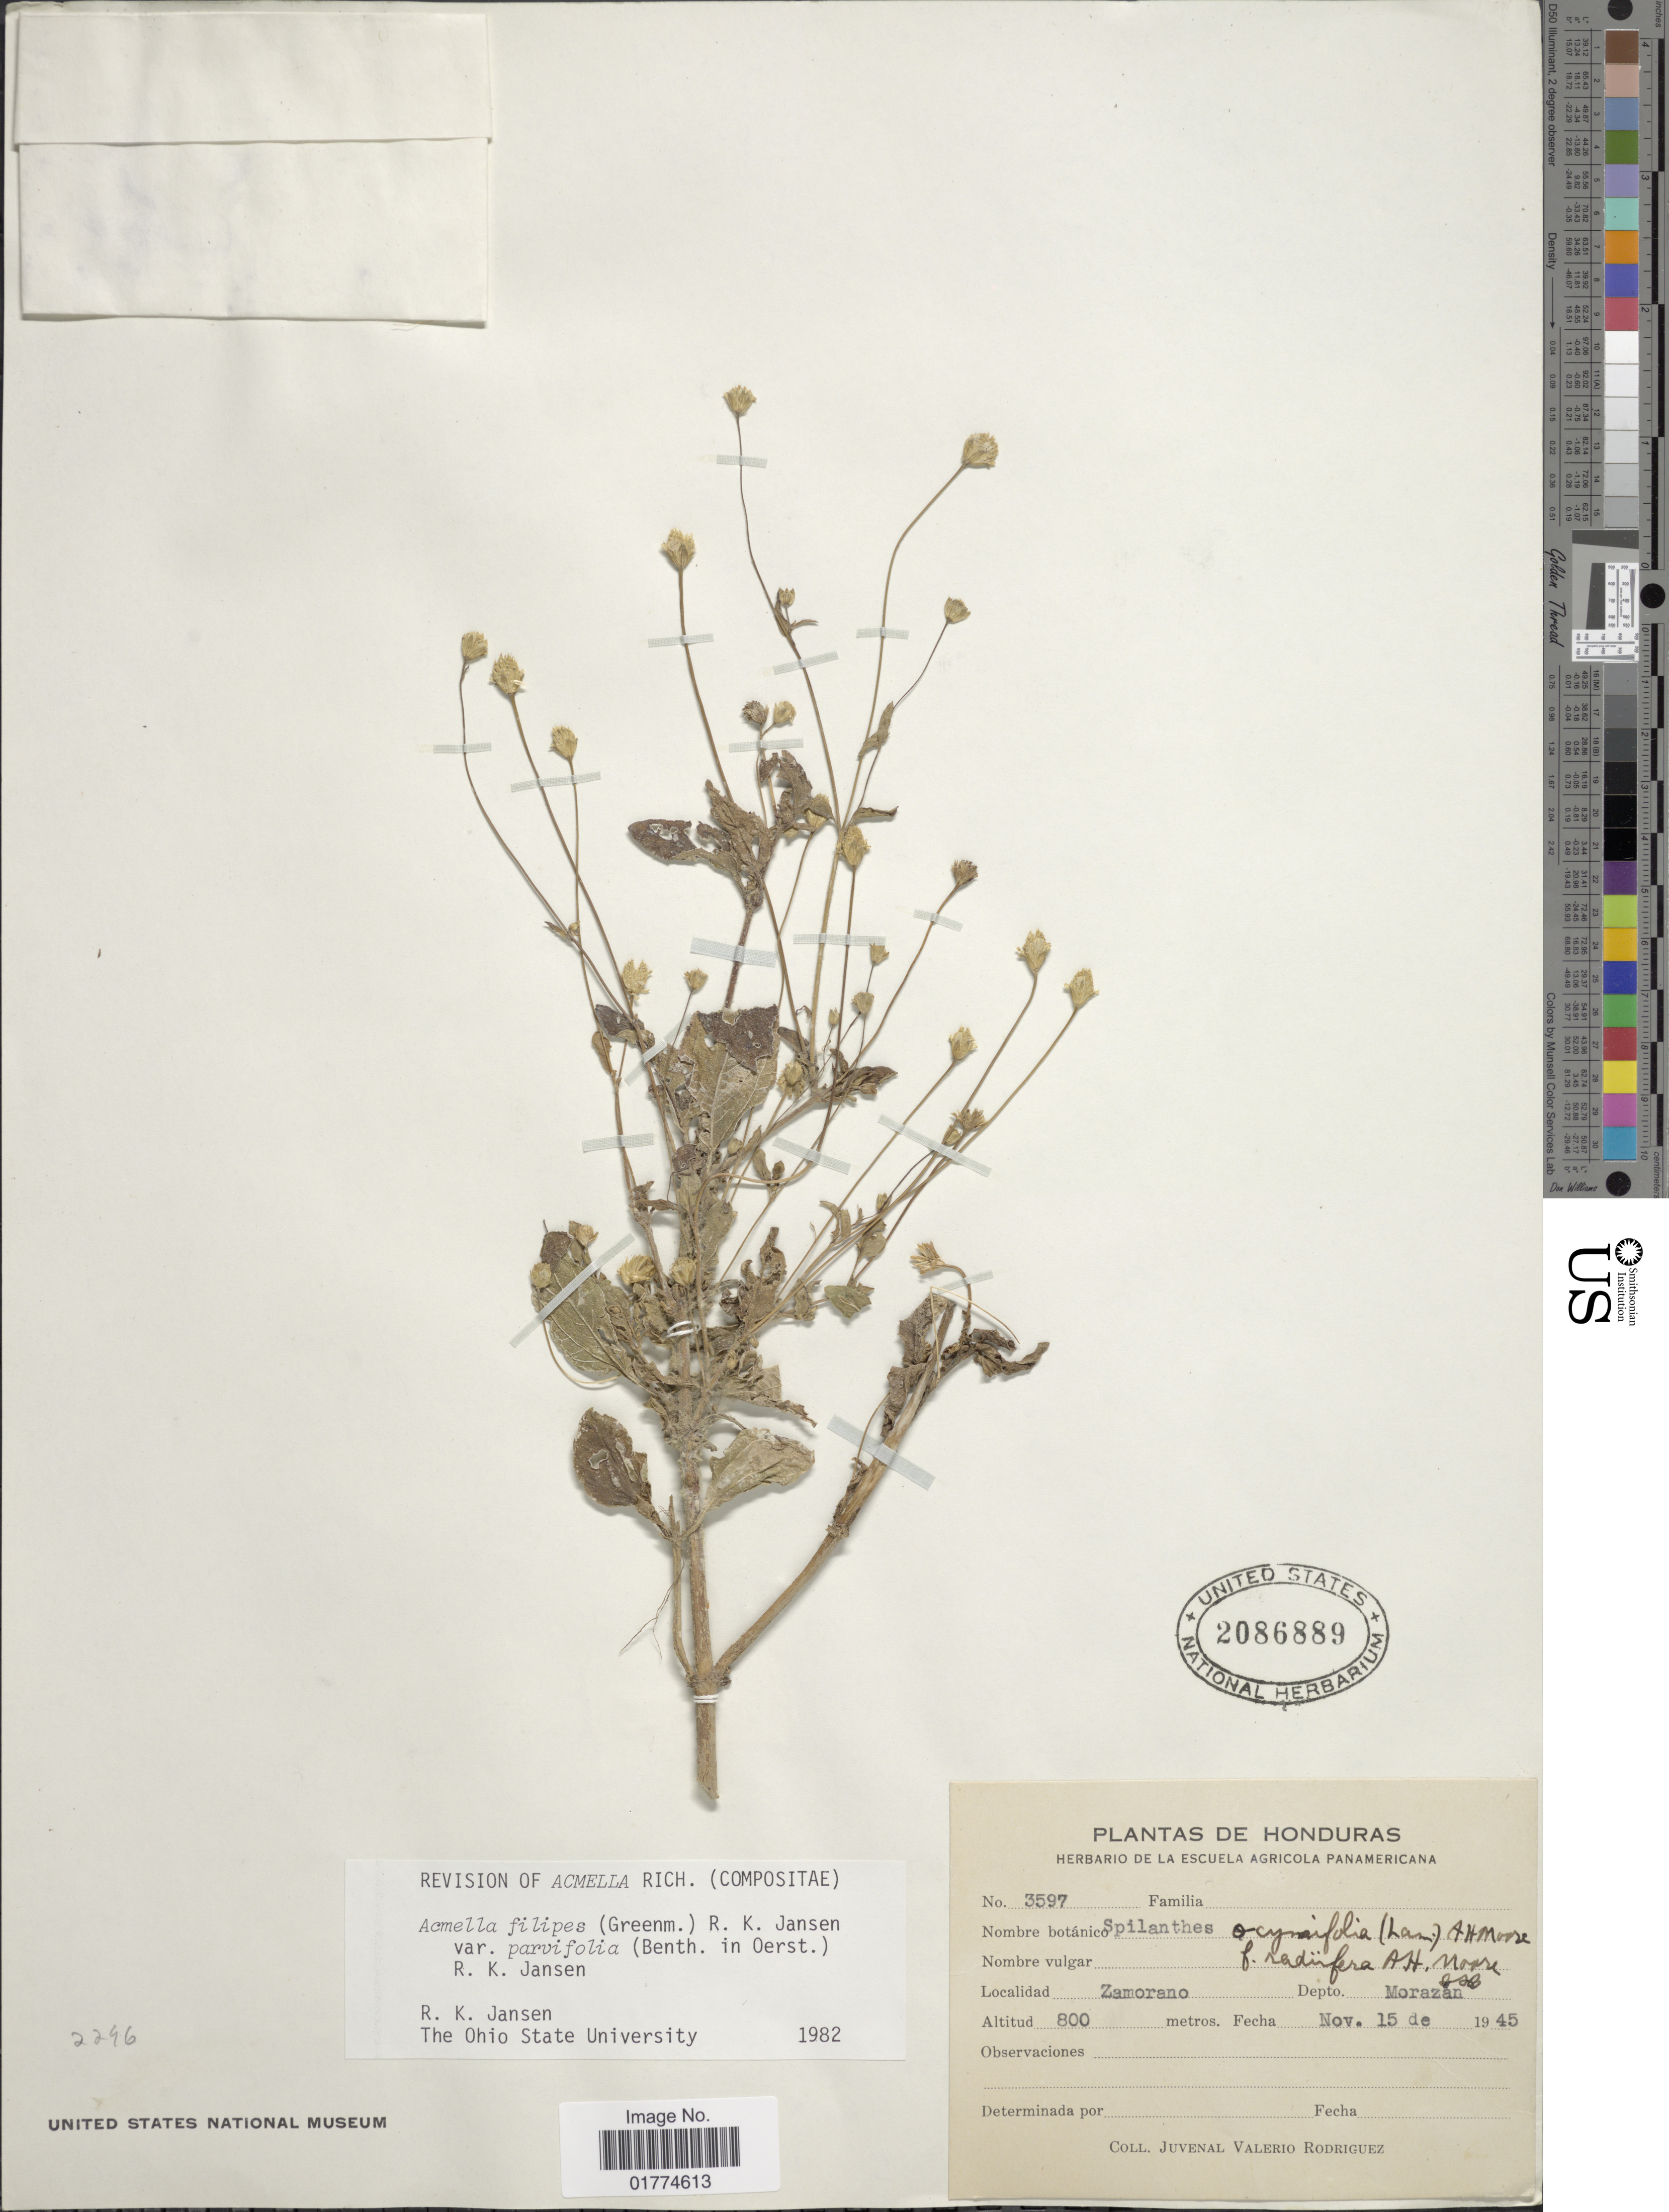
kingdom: Plantae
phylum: Tracheophyta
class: Magnoliopsida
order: Asterales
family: Asteraceae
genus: Acmella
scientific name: Acmella filipes var. parvifolia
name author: (Greenm.) R.K. Jansen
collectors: J. Rodriguez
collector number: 3597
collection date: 1945-11-15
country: Honduras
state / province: Fco. Morazán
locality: Zamorano. Depto. Morazan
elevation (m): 800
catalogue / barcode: US 2086889